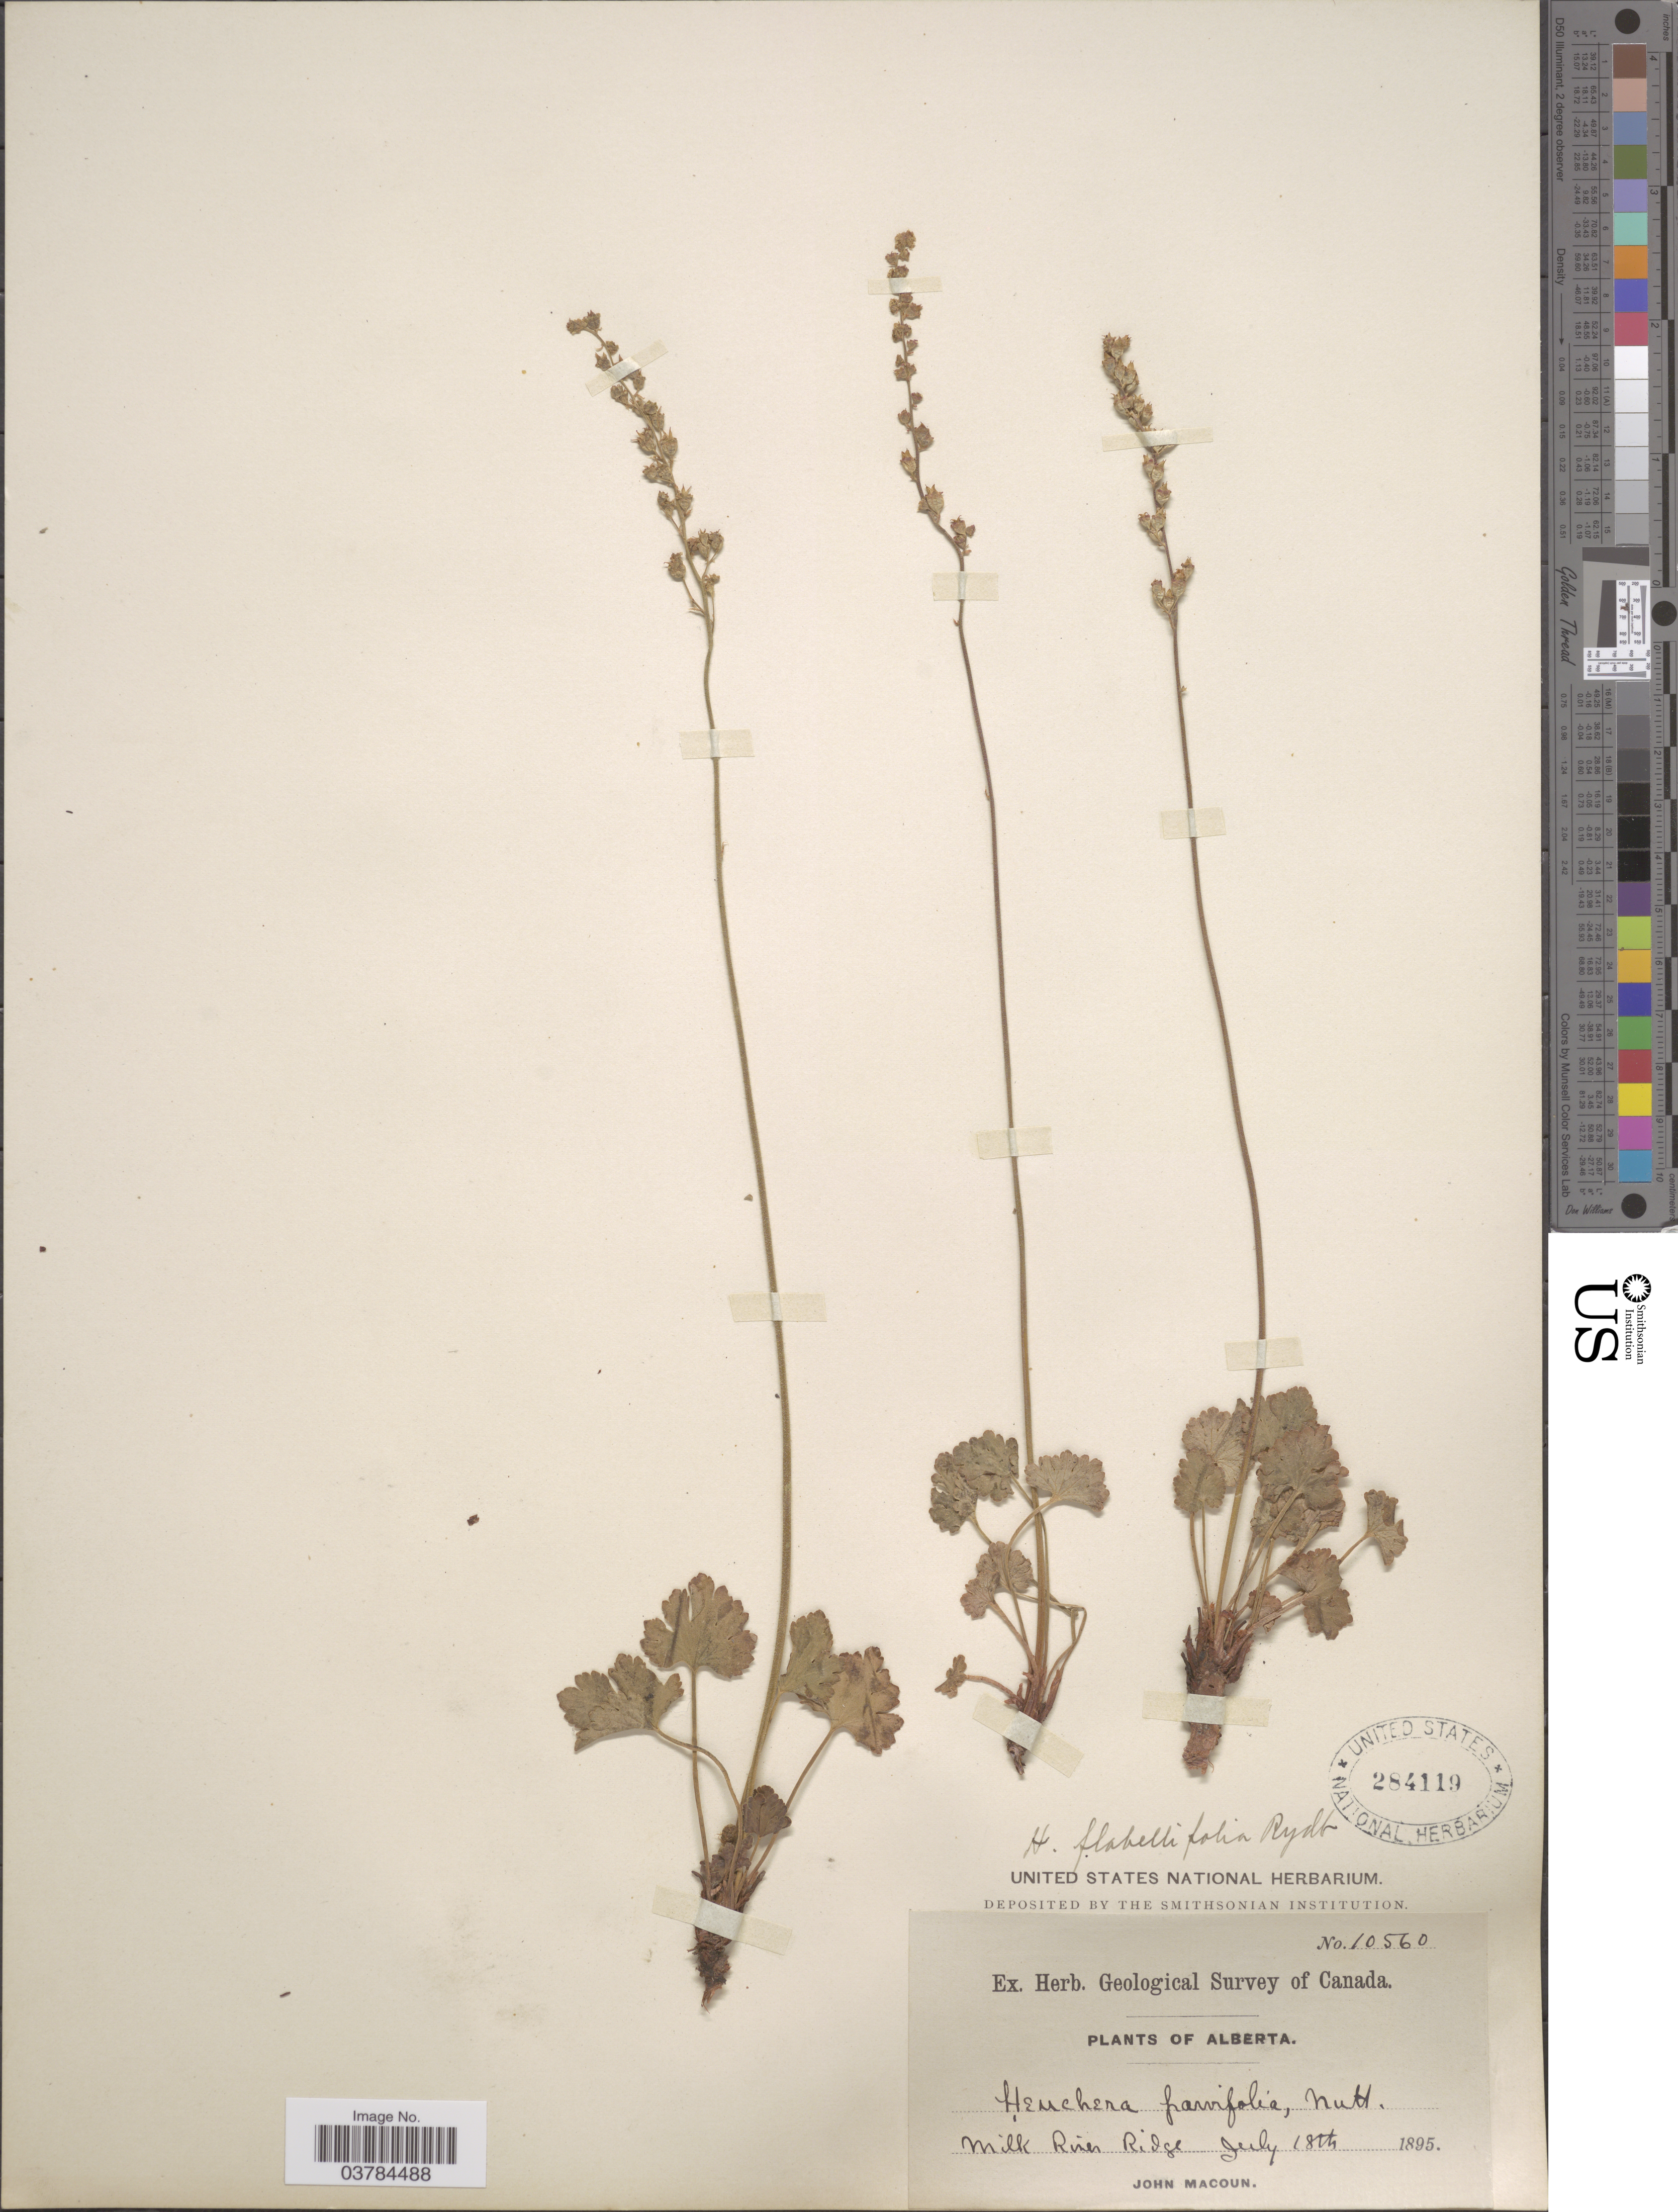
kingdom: Plantae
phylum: Tracheophyta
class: Magnoliopsida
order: Saxifragales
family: Saxifragaceae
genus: Heuchera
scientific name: Heuchera flabellifolia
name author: Rydb.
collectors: J. Macoun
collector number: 10560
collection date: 1895-07-18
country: Canada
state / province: Alberta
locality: Geological Survey of Canada. Milk River Ridge.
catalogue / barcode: US 284119